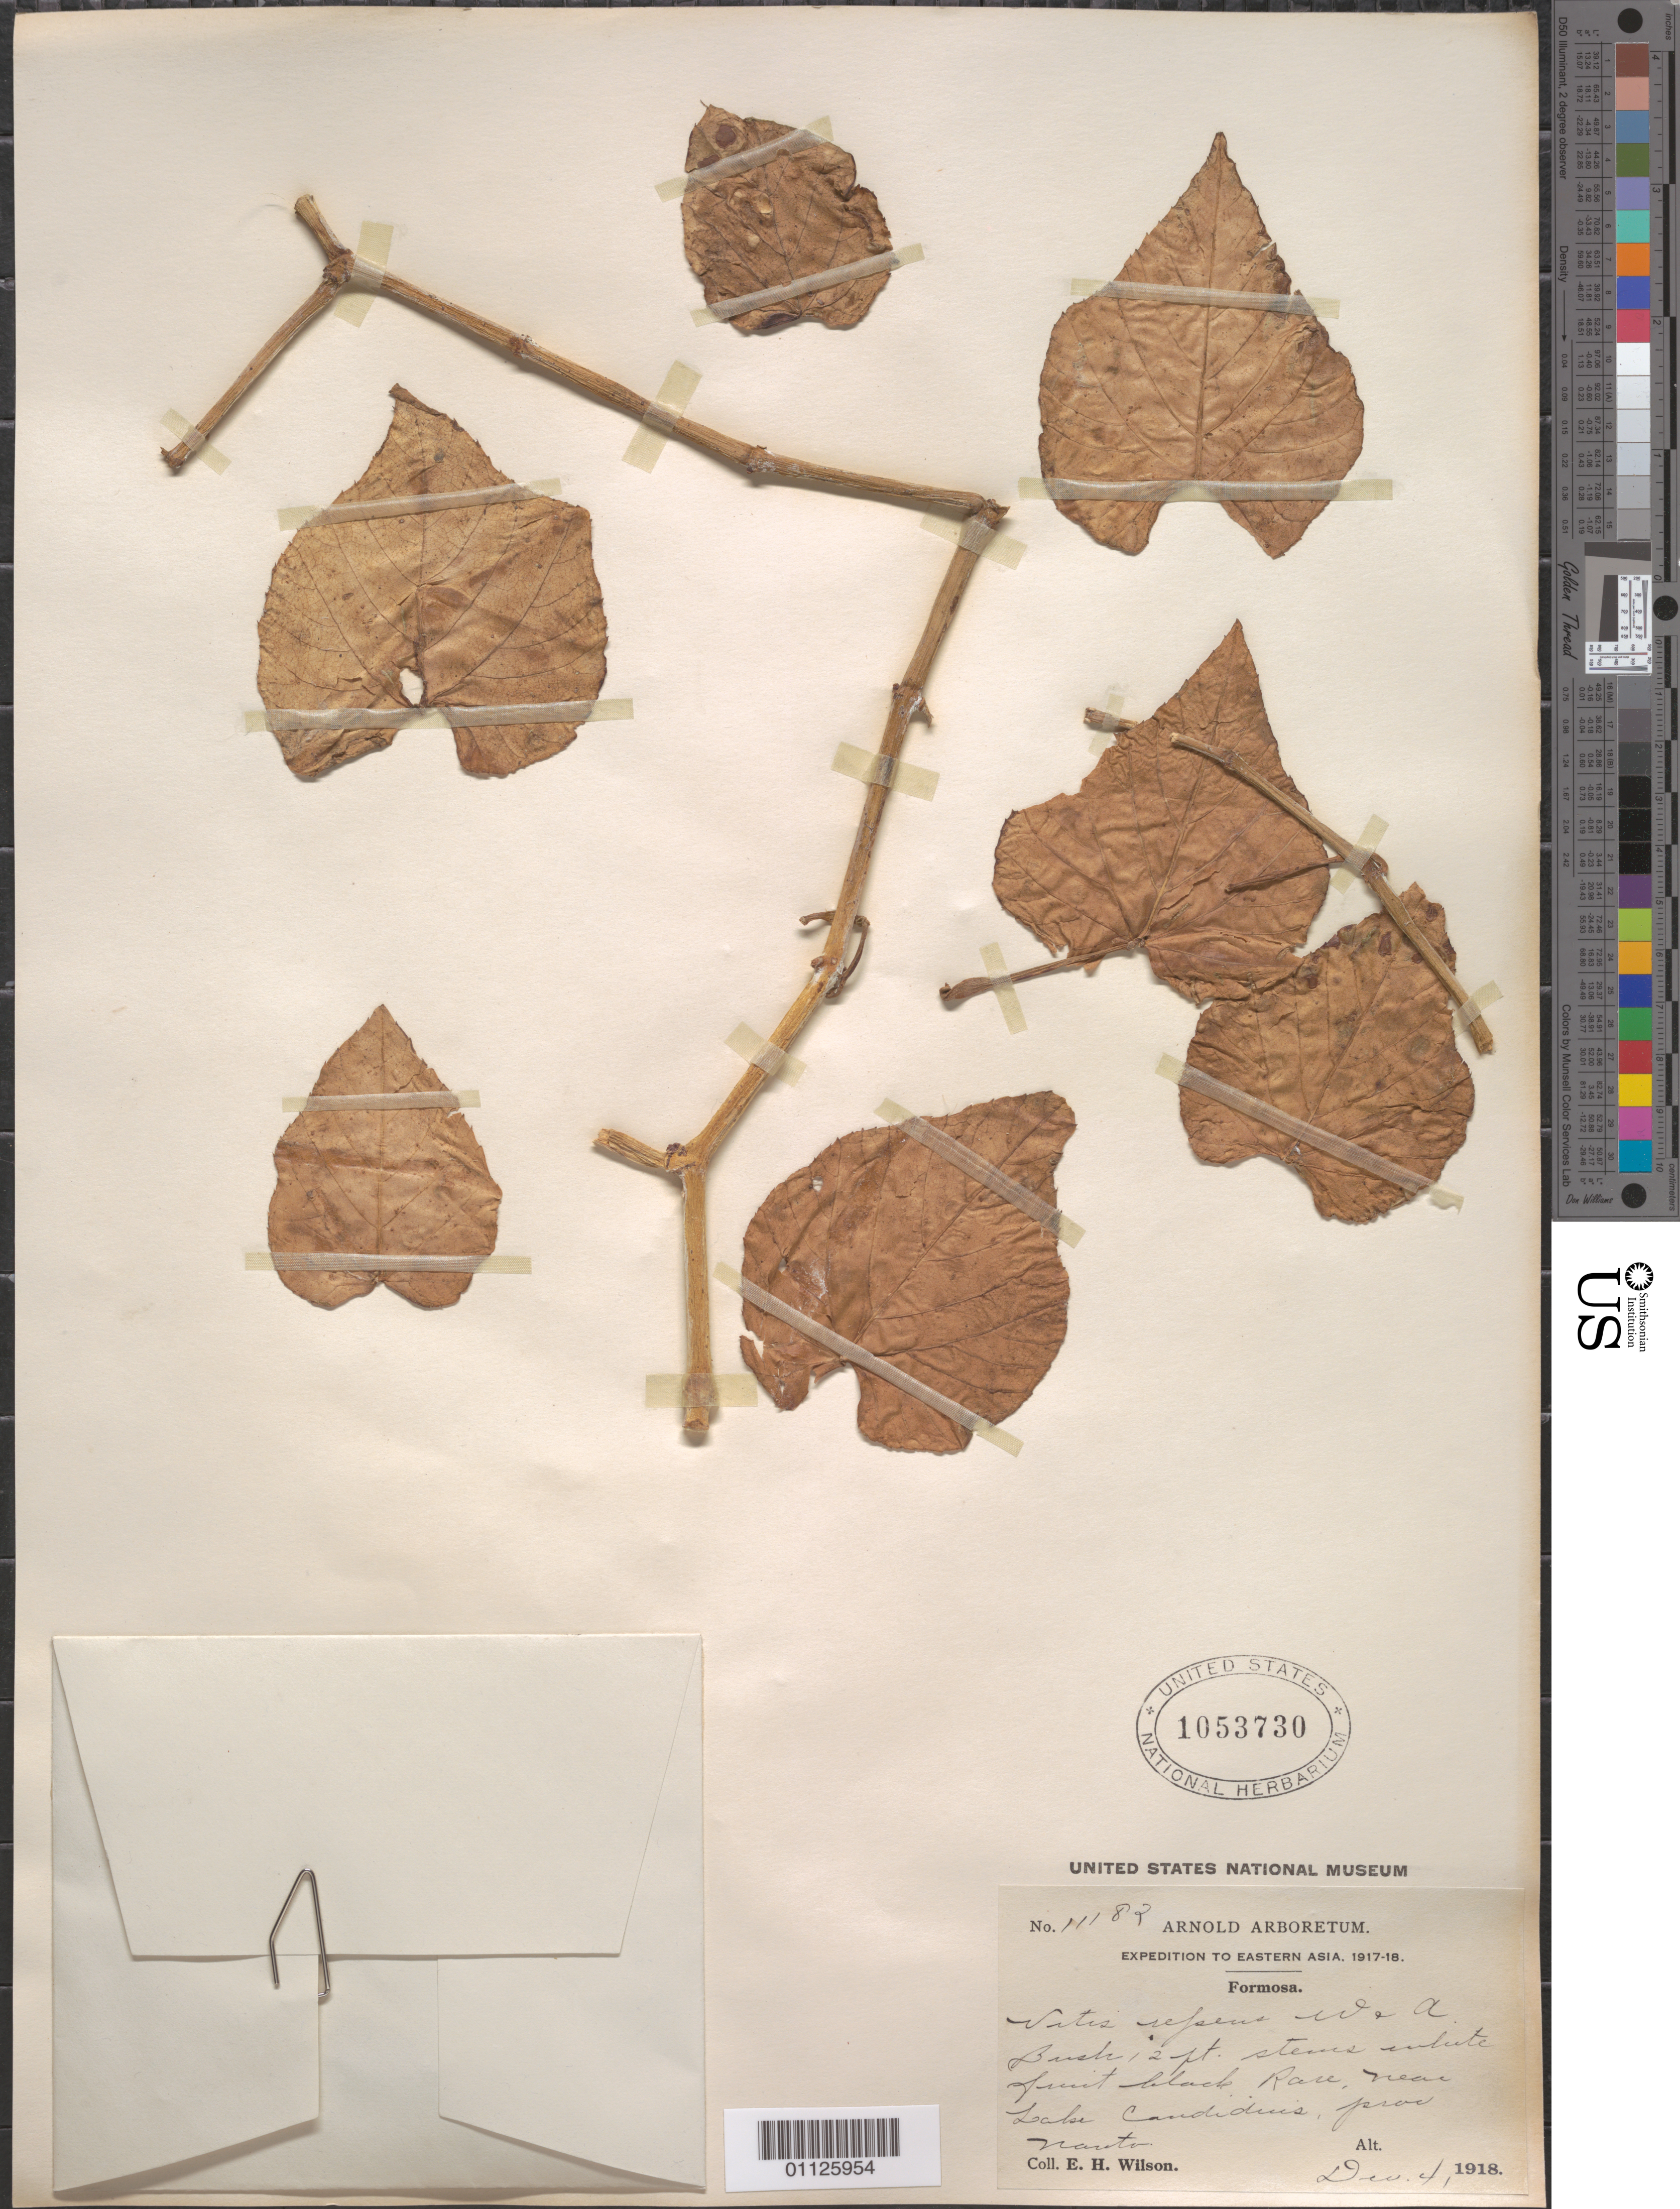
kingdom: Plantae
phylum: Tracheophyta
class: Magnoliopsida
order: Vitales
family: Vitaceae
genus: Cissus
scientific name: Cissus repens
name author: Lam.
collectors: E. H. Wilson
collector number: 1182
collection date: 1918-12-04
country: Taiwan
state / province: Nauto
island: Taiwan [Formosa]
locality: Formosa.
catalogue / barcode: US 1053730